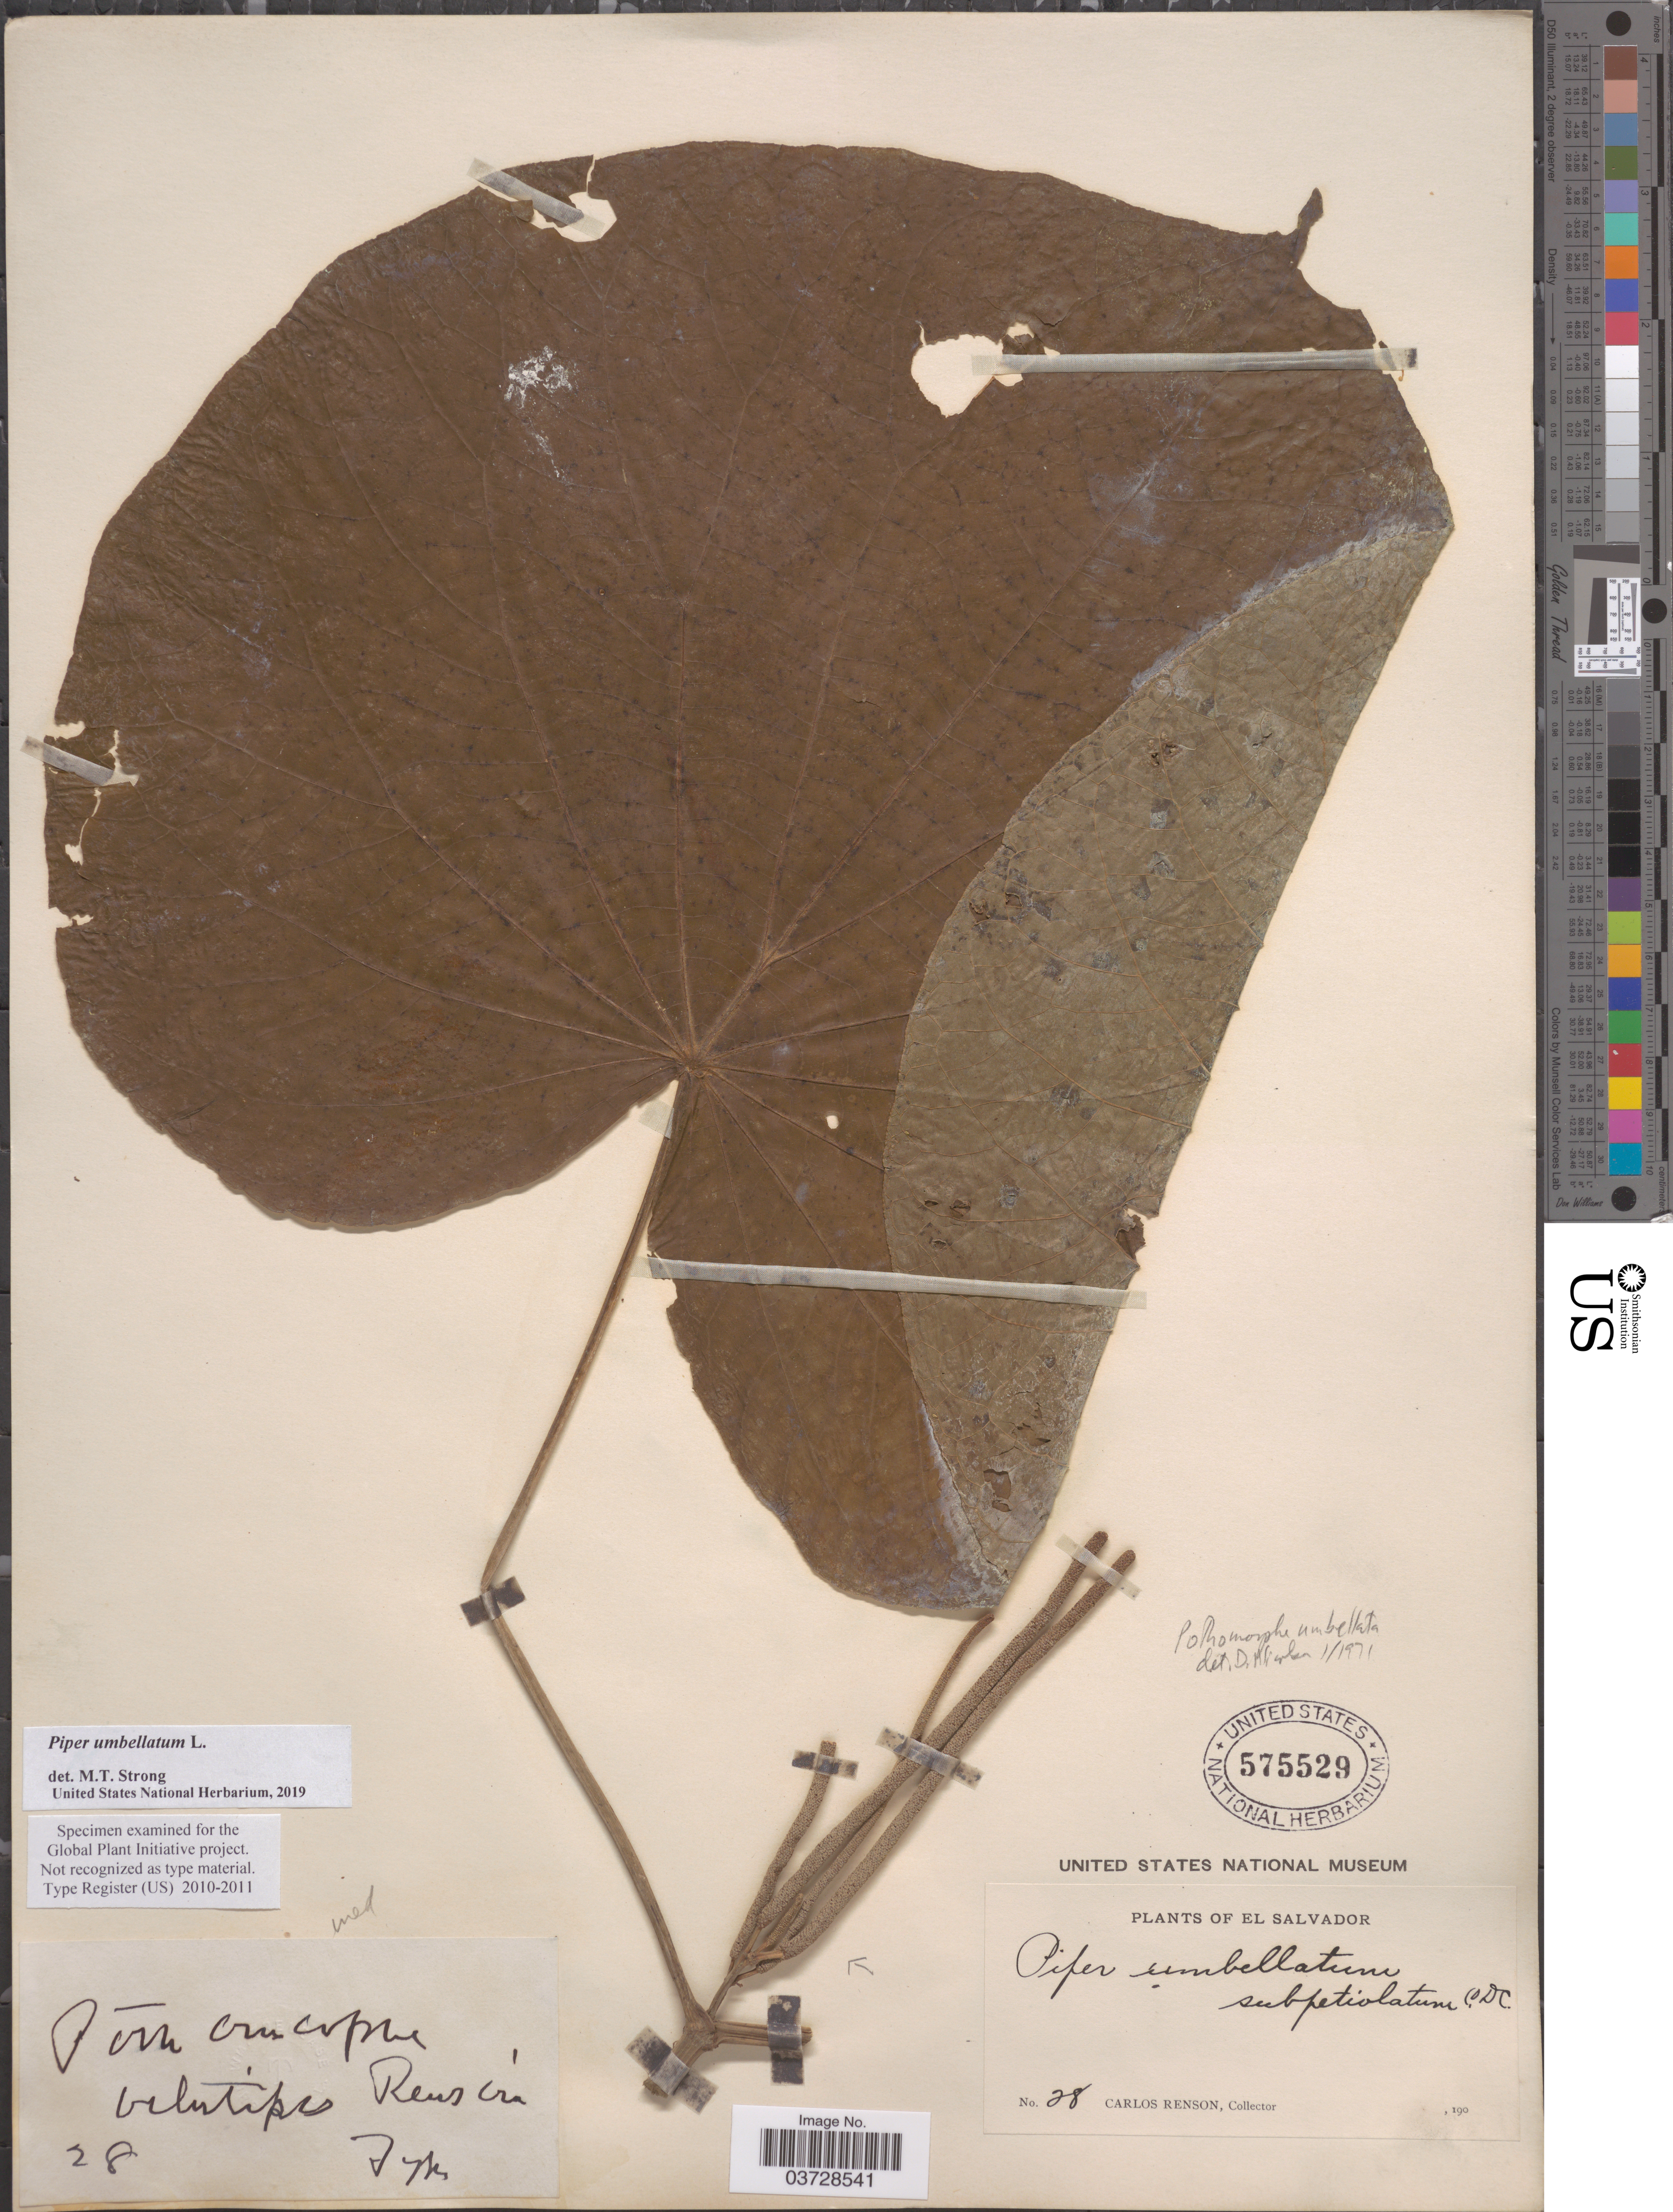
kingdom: Plantae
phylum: Tracheophyta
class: Magnoliopsida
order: Piperales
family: Piperaceae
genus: Piper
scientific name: Piper umbellatum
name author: L.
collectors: C. Renson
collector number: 28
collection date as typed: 190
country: El Salvador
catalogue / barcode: US 575529